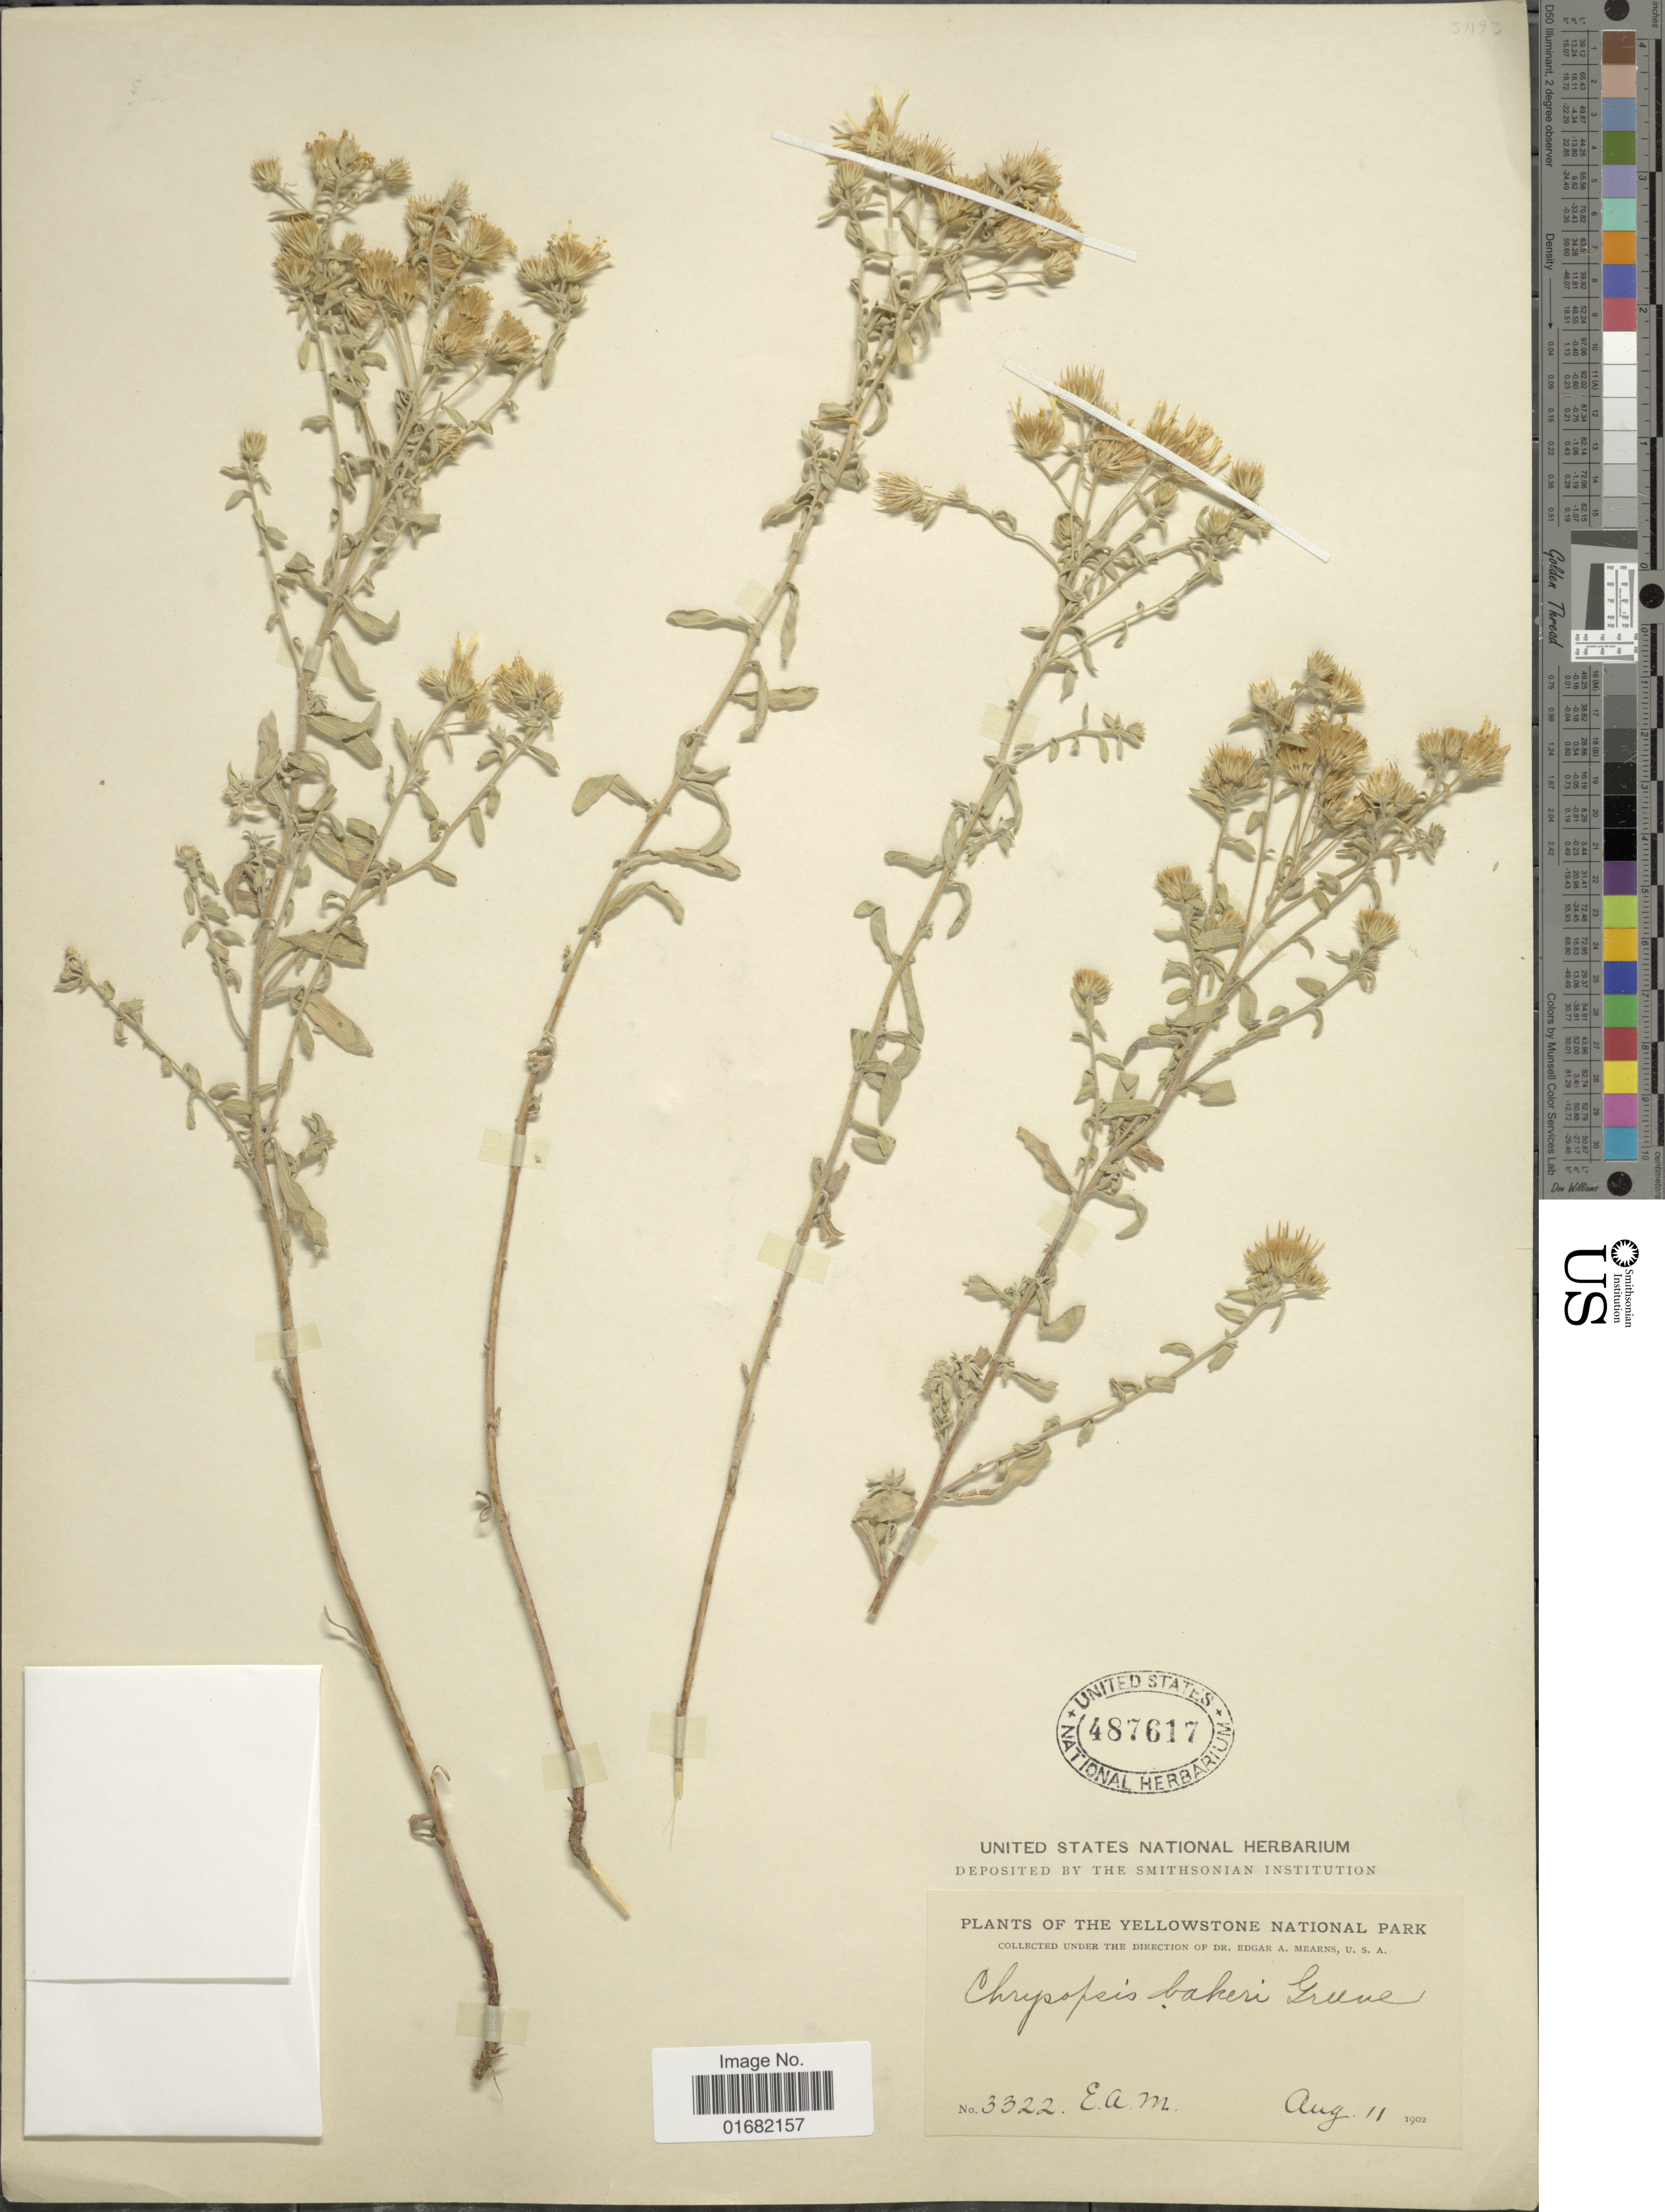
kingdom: Plantae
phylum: Tracheophyta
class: Magnoliopsida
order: Asterales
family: Asteraceae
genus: Heterotheca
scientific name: Heterotheca bakeri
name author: Greene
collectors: E. A. Mearns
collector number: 3322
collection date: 1902-08-11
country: United States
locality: Yellowstone National Park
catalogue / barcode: US 487617